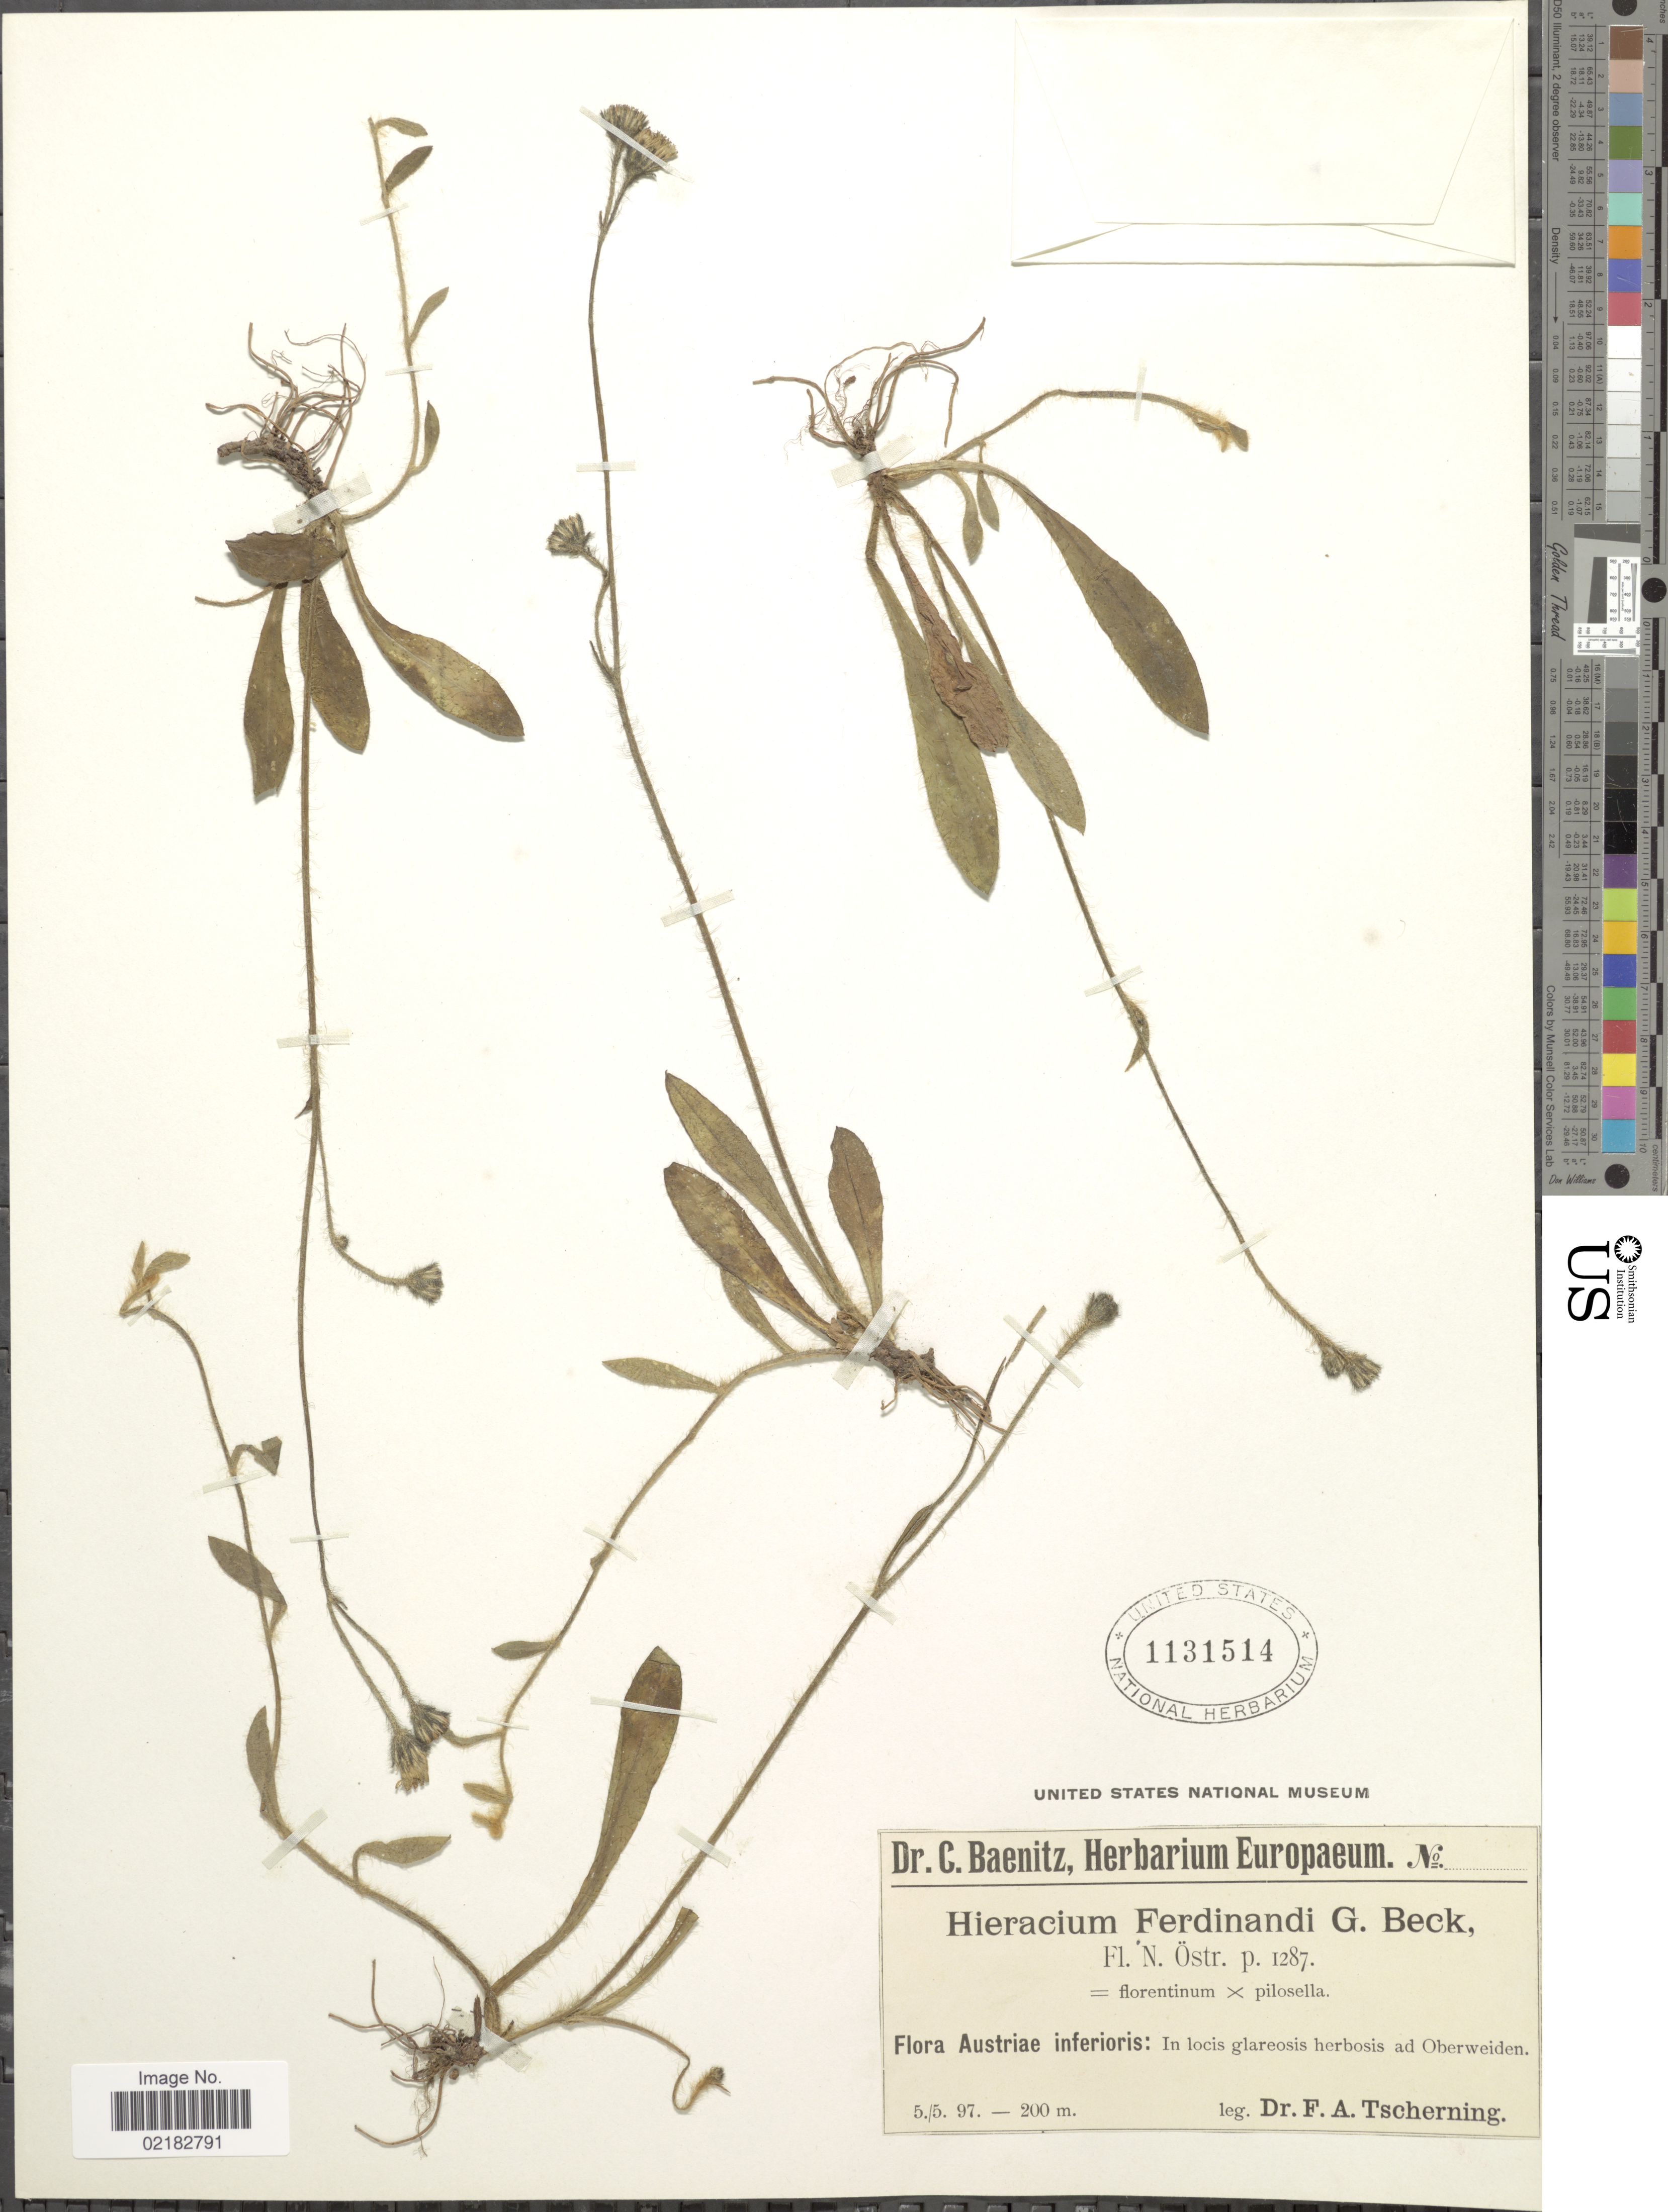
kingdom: Plantae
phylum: Tracheophyta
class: Magnoliopsida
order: Asterales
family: Asteraceae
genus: Hieracium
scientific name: Hieracium ferdinandi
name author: Beck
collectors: F. A. Tscherning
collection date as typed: Transcribed d/m/y: 5/5/97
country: Austria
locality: Austriae inferioris: In locis glareosis herbosis ad Oberweiden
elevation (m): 200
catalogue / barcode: US 1131514